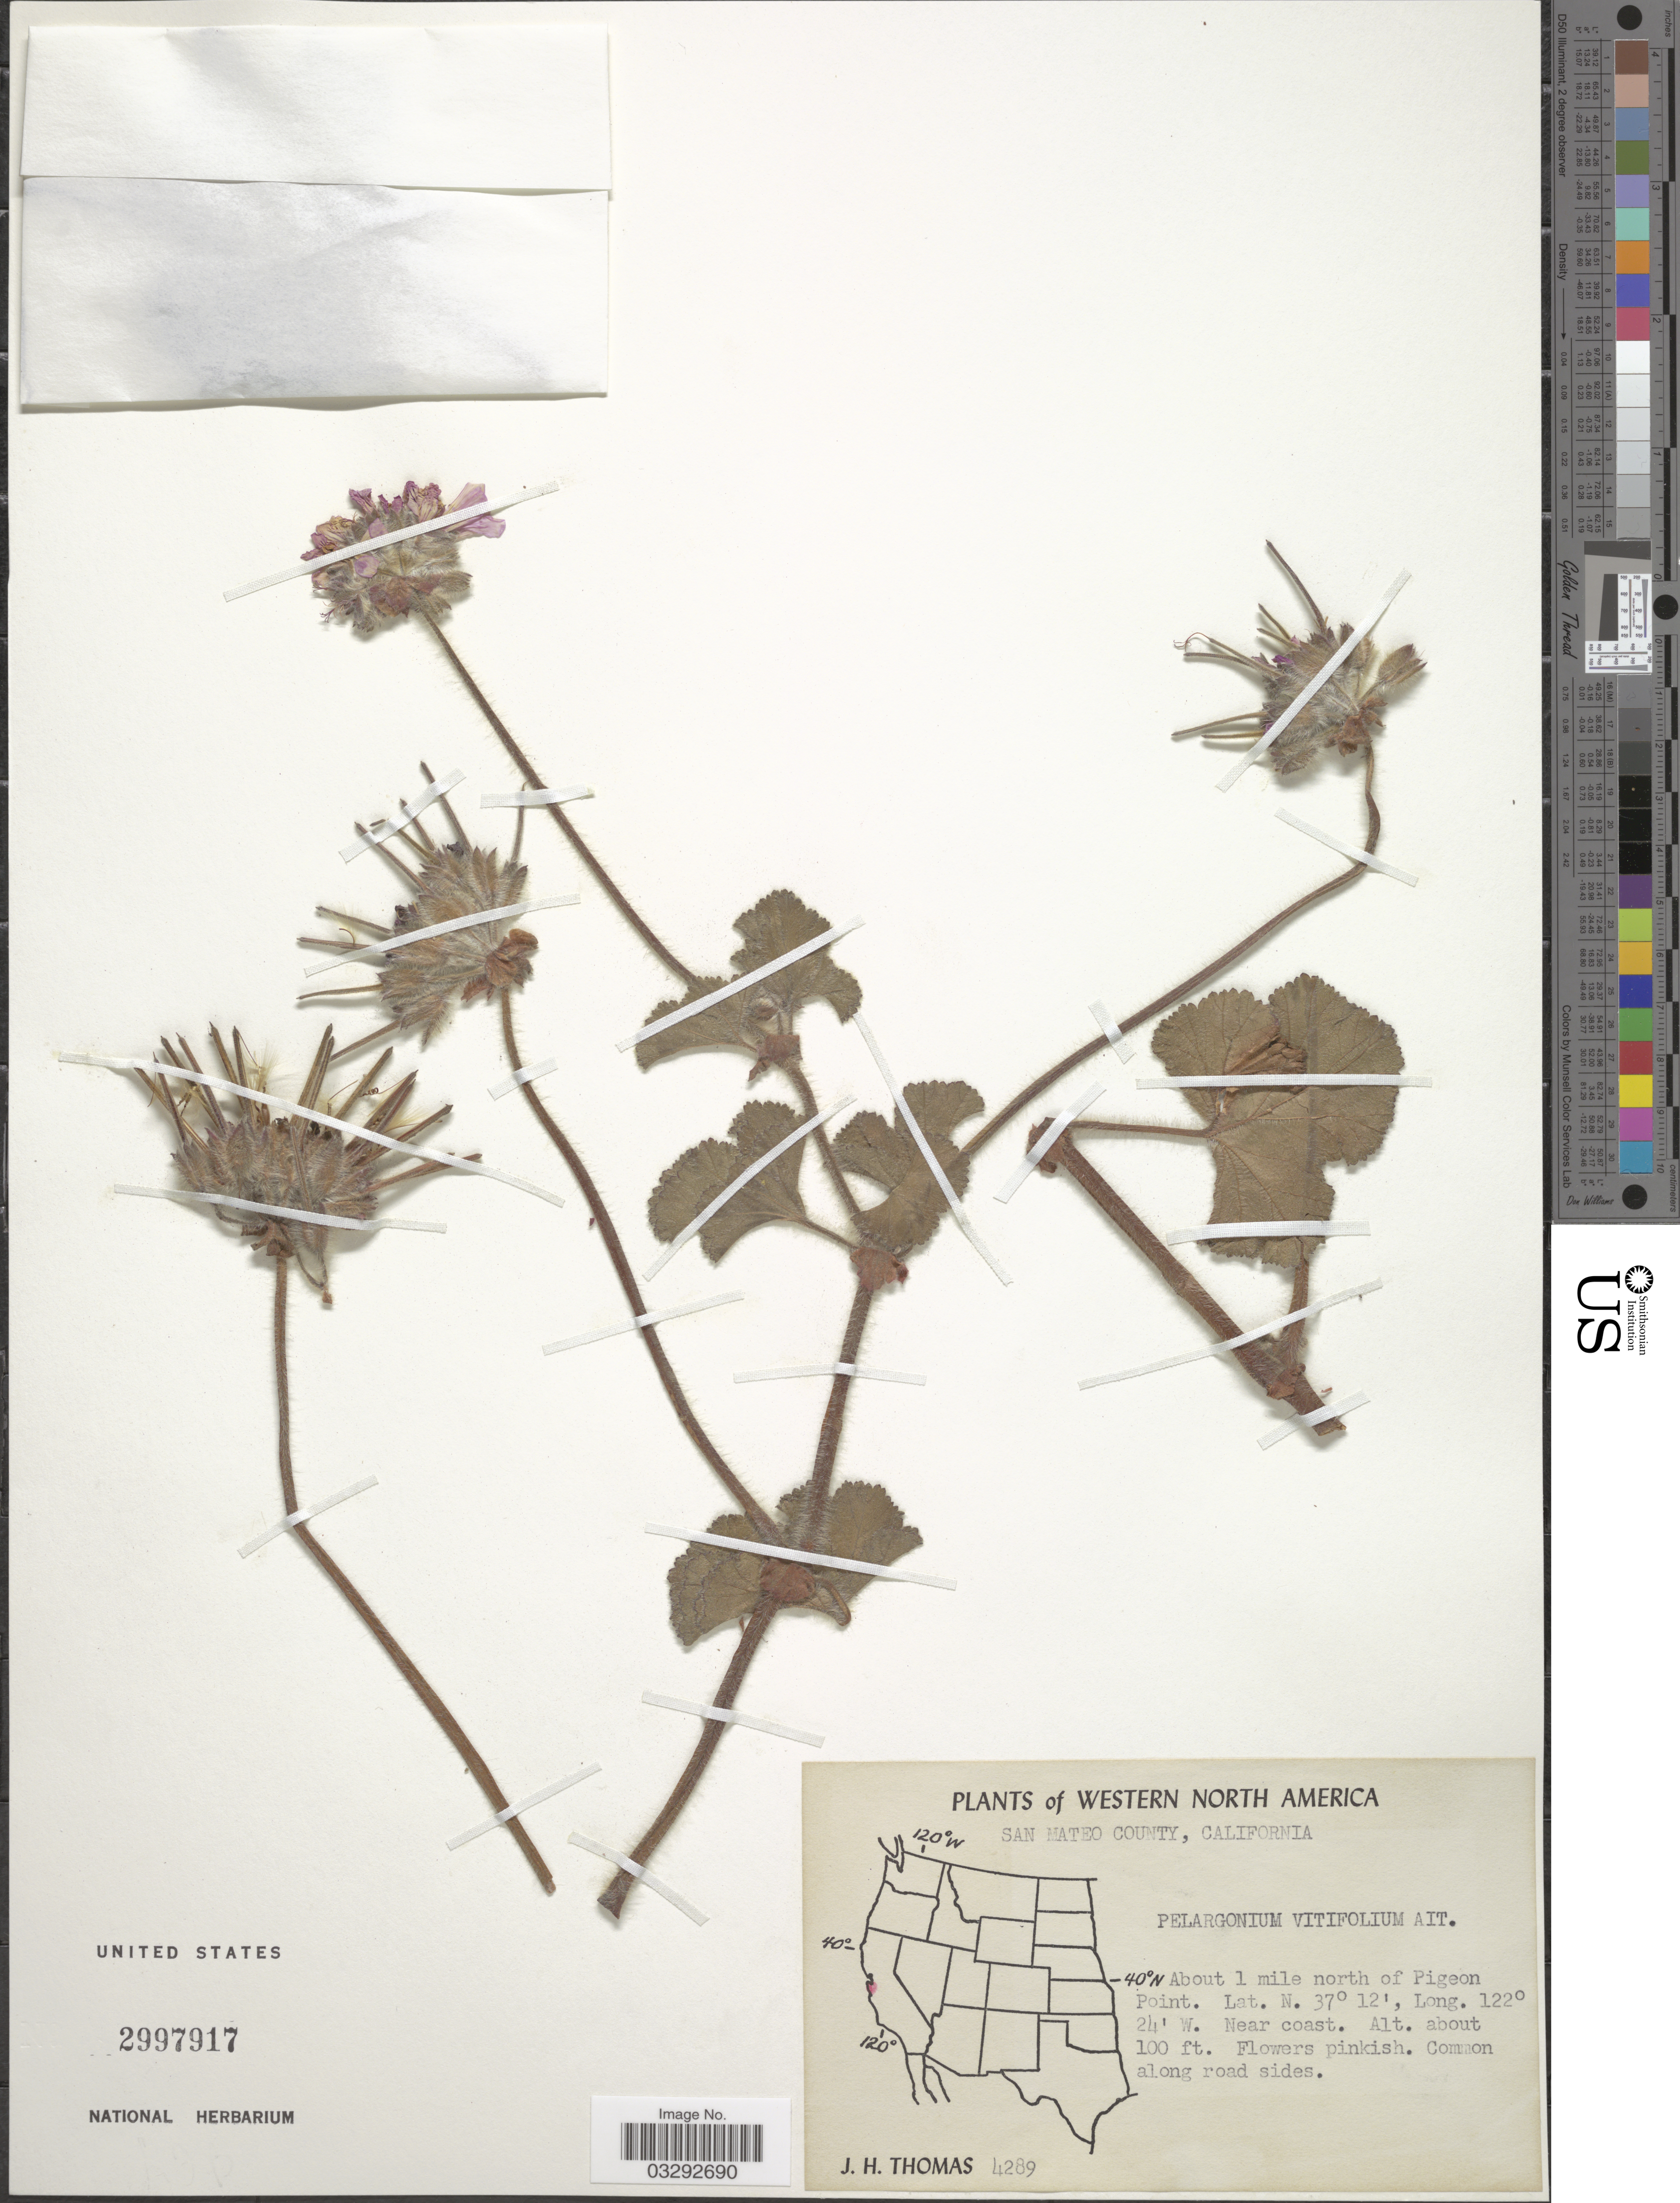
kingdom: Plantae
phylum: Tracheophyta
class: Magnoliopsida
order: Geraniales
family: Geraniaceae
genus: Pelargonium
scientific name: Pelargonium vitifolium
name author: (L.) L'Hér.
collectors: J. H. Thomas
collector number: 4289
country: United States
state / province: California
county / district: San Mateo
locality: Western North America. San Mateo County. About 1 mile north of Pigeon Point.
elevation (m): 30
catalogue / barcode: US 2997917